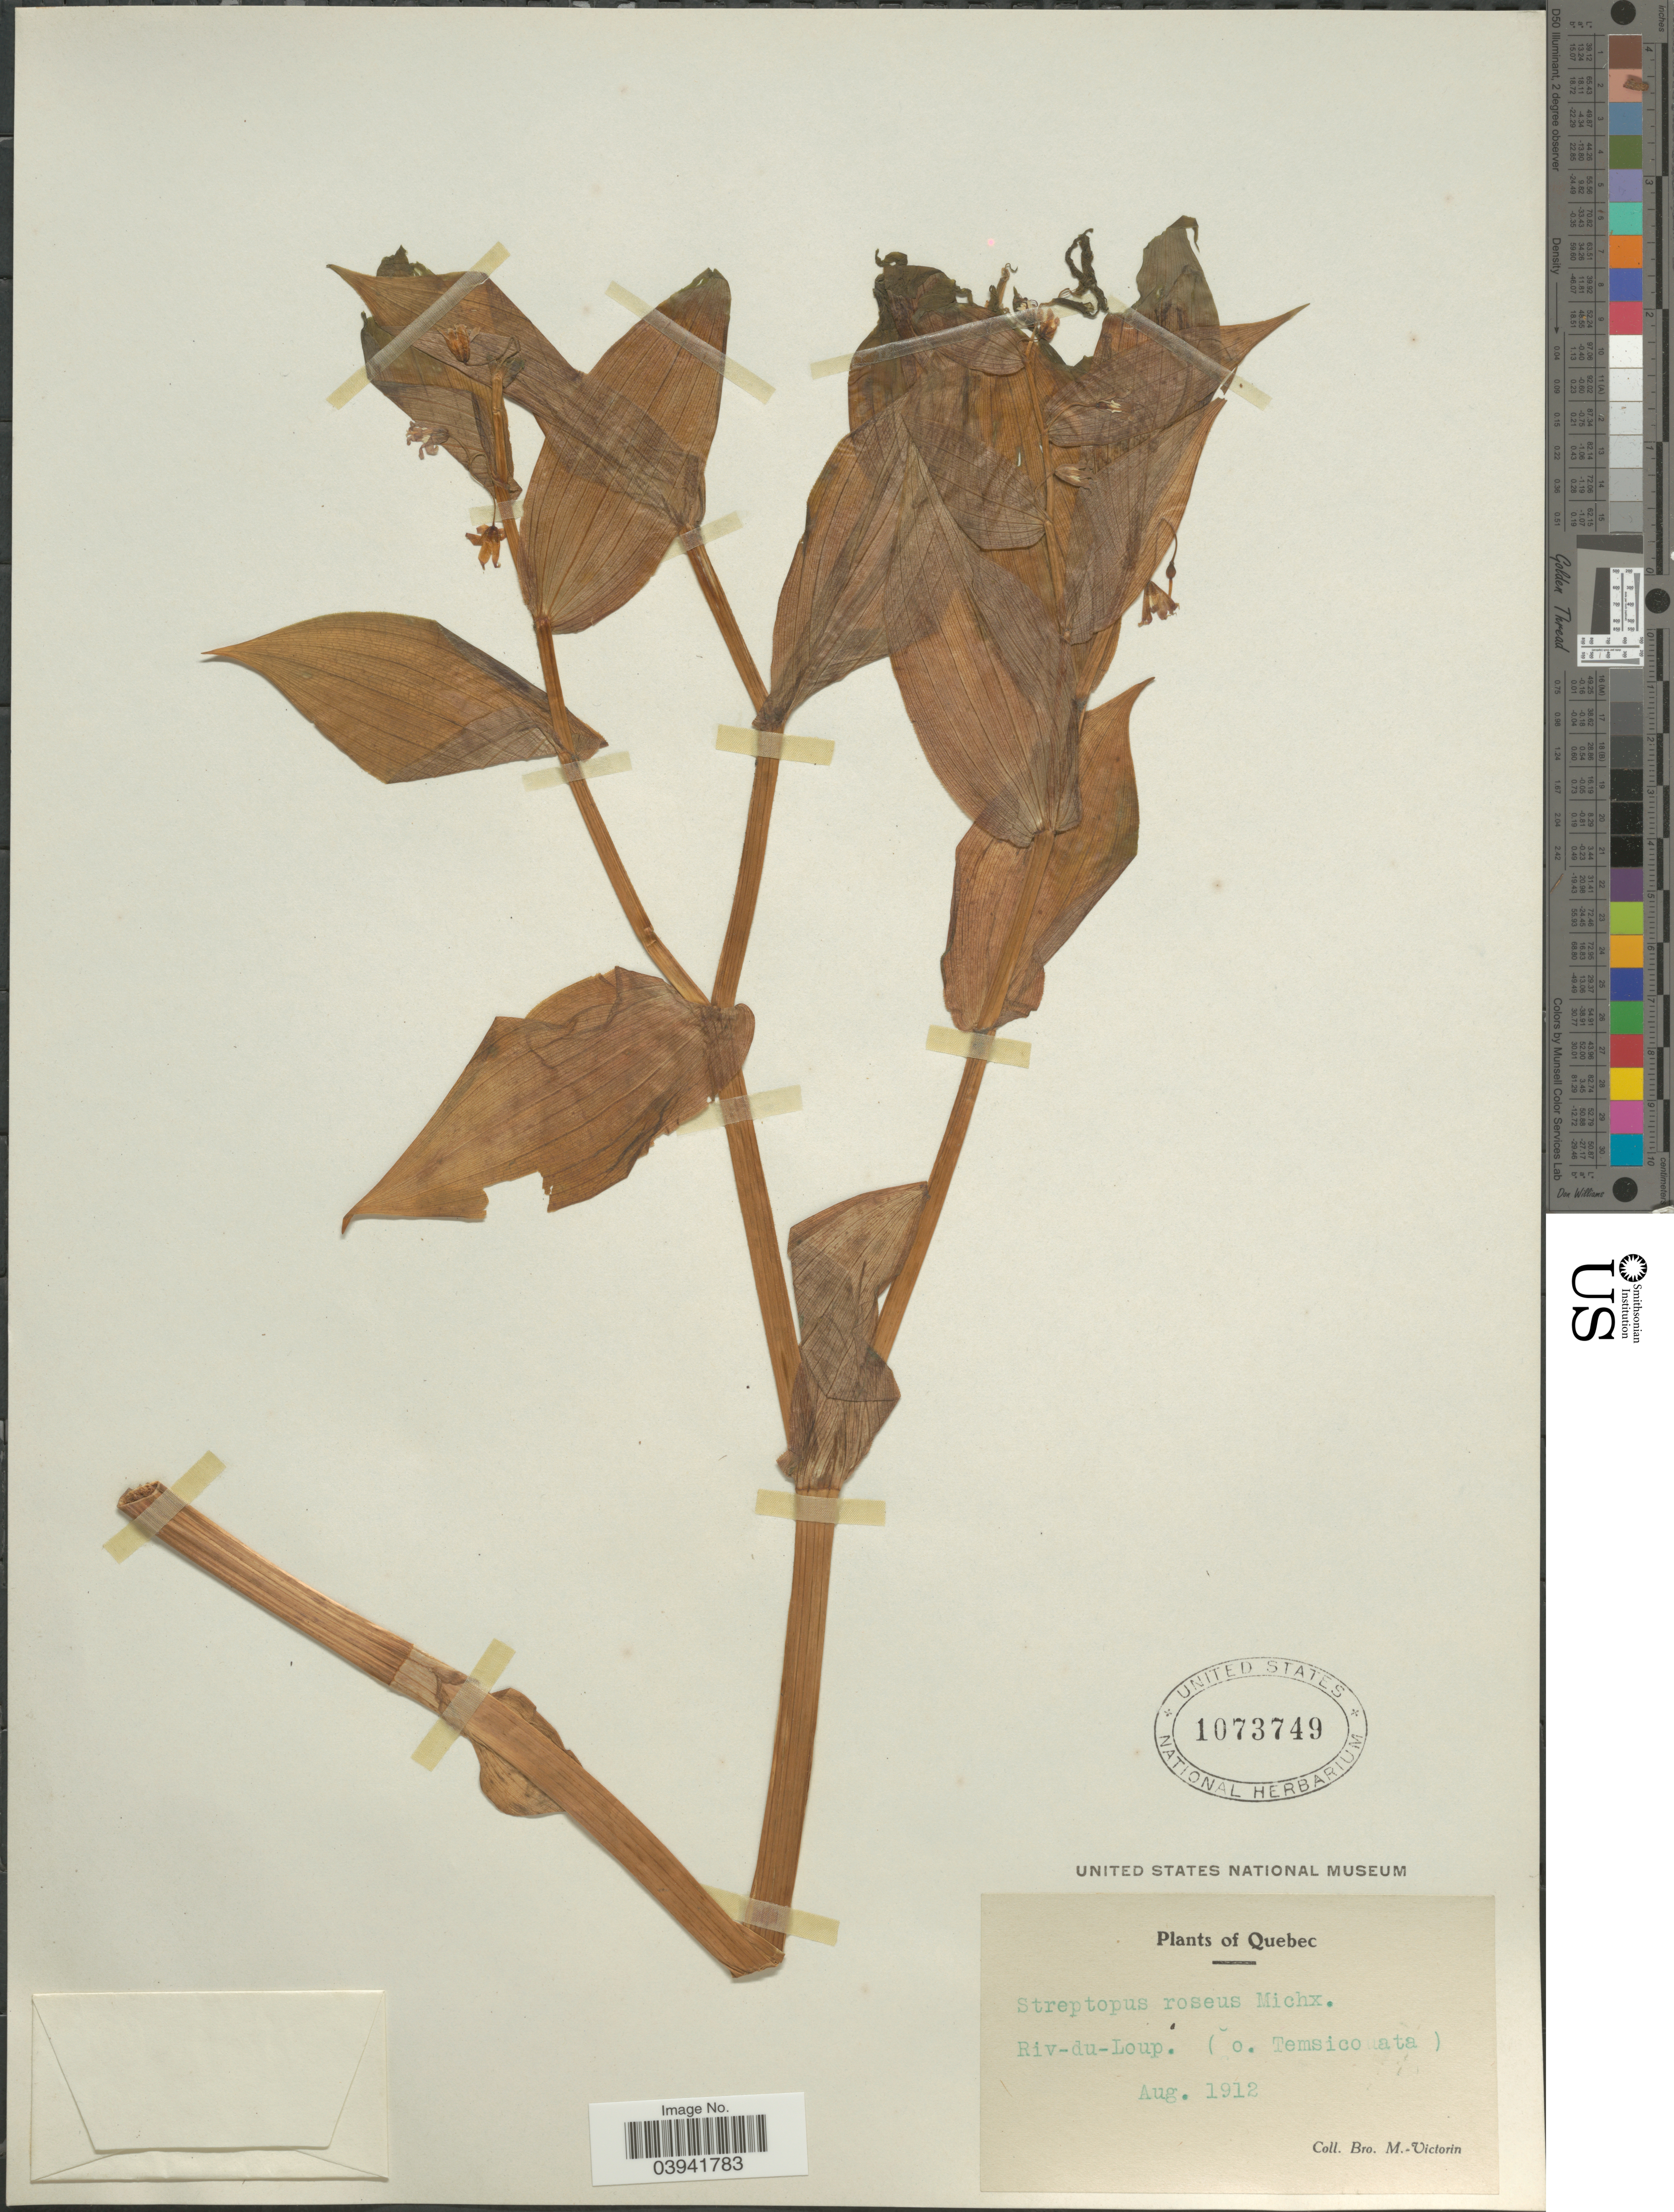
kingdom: Plantae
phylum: Tracheophyta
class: Liliopsida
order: Liliales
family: Liliaceae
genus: Streptopus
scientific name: Streptopus roseus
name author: Michx.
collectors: Fr. Marie-Victorin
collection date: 1912-08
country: Canada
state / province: Quebec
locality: Riv-du-Loup. (o. Temsico ata).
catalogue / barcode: US 1073749